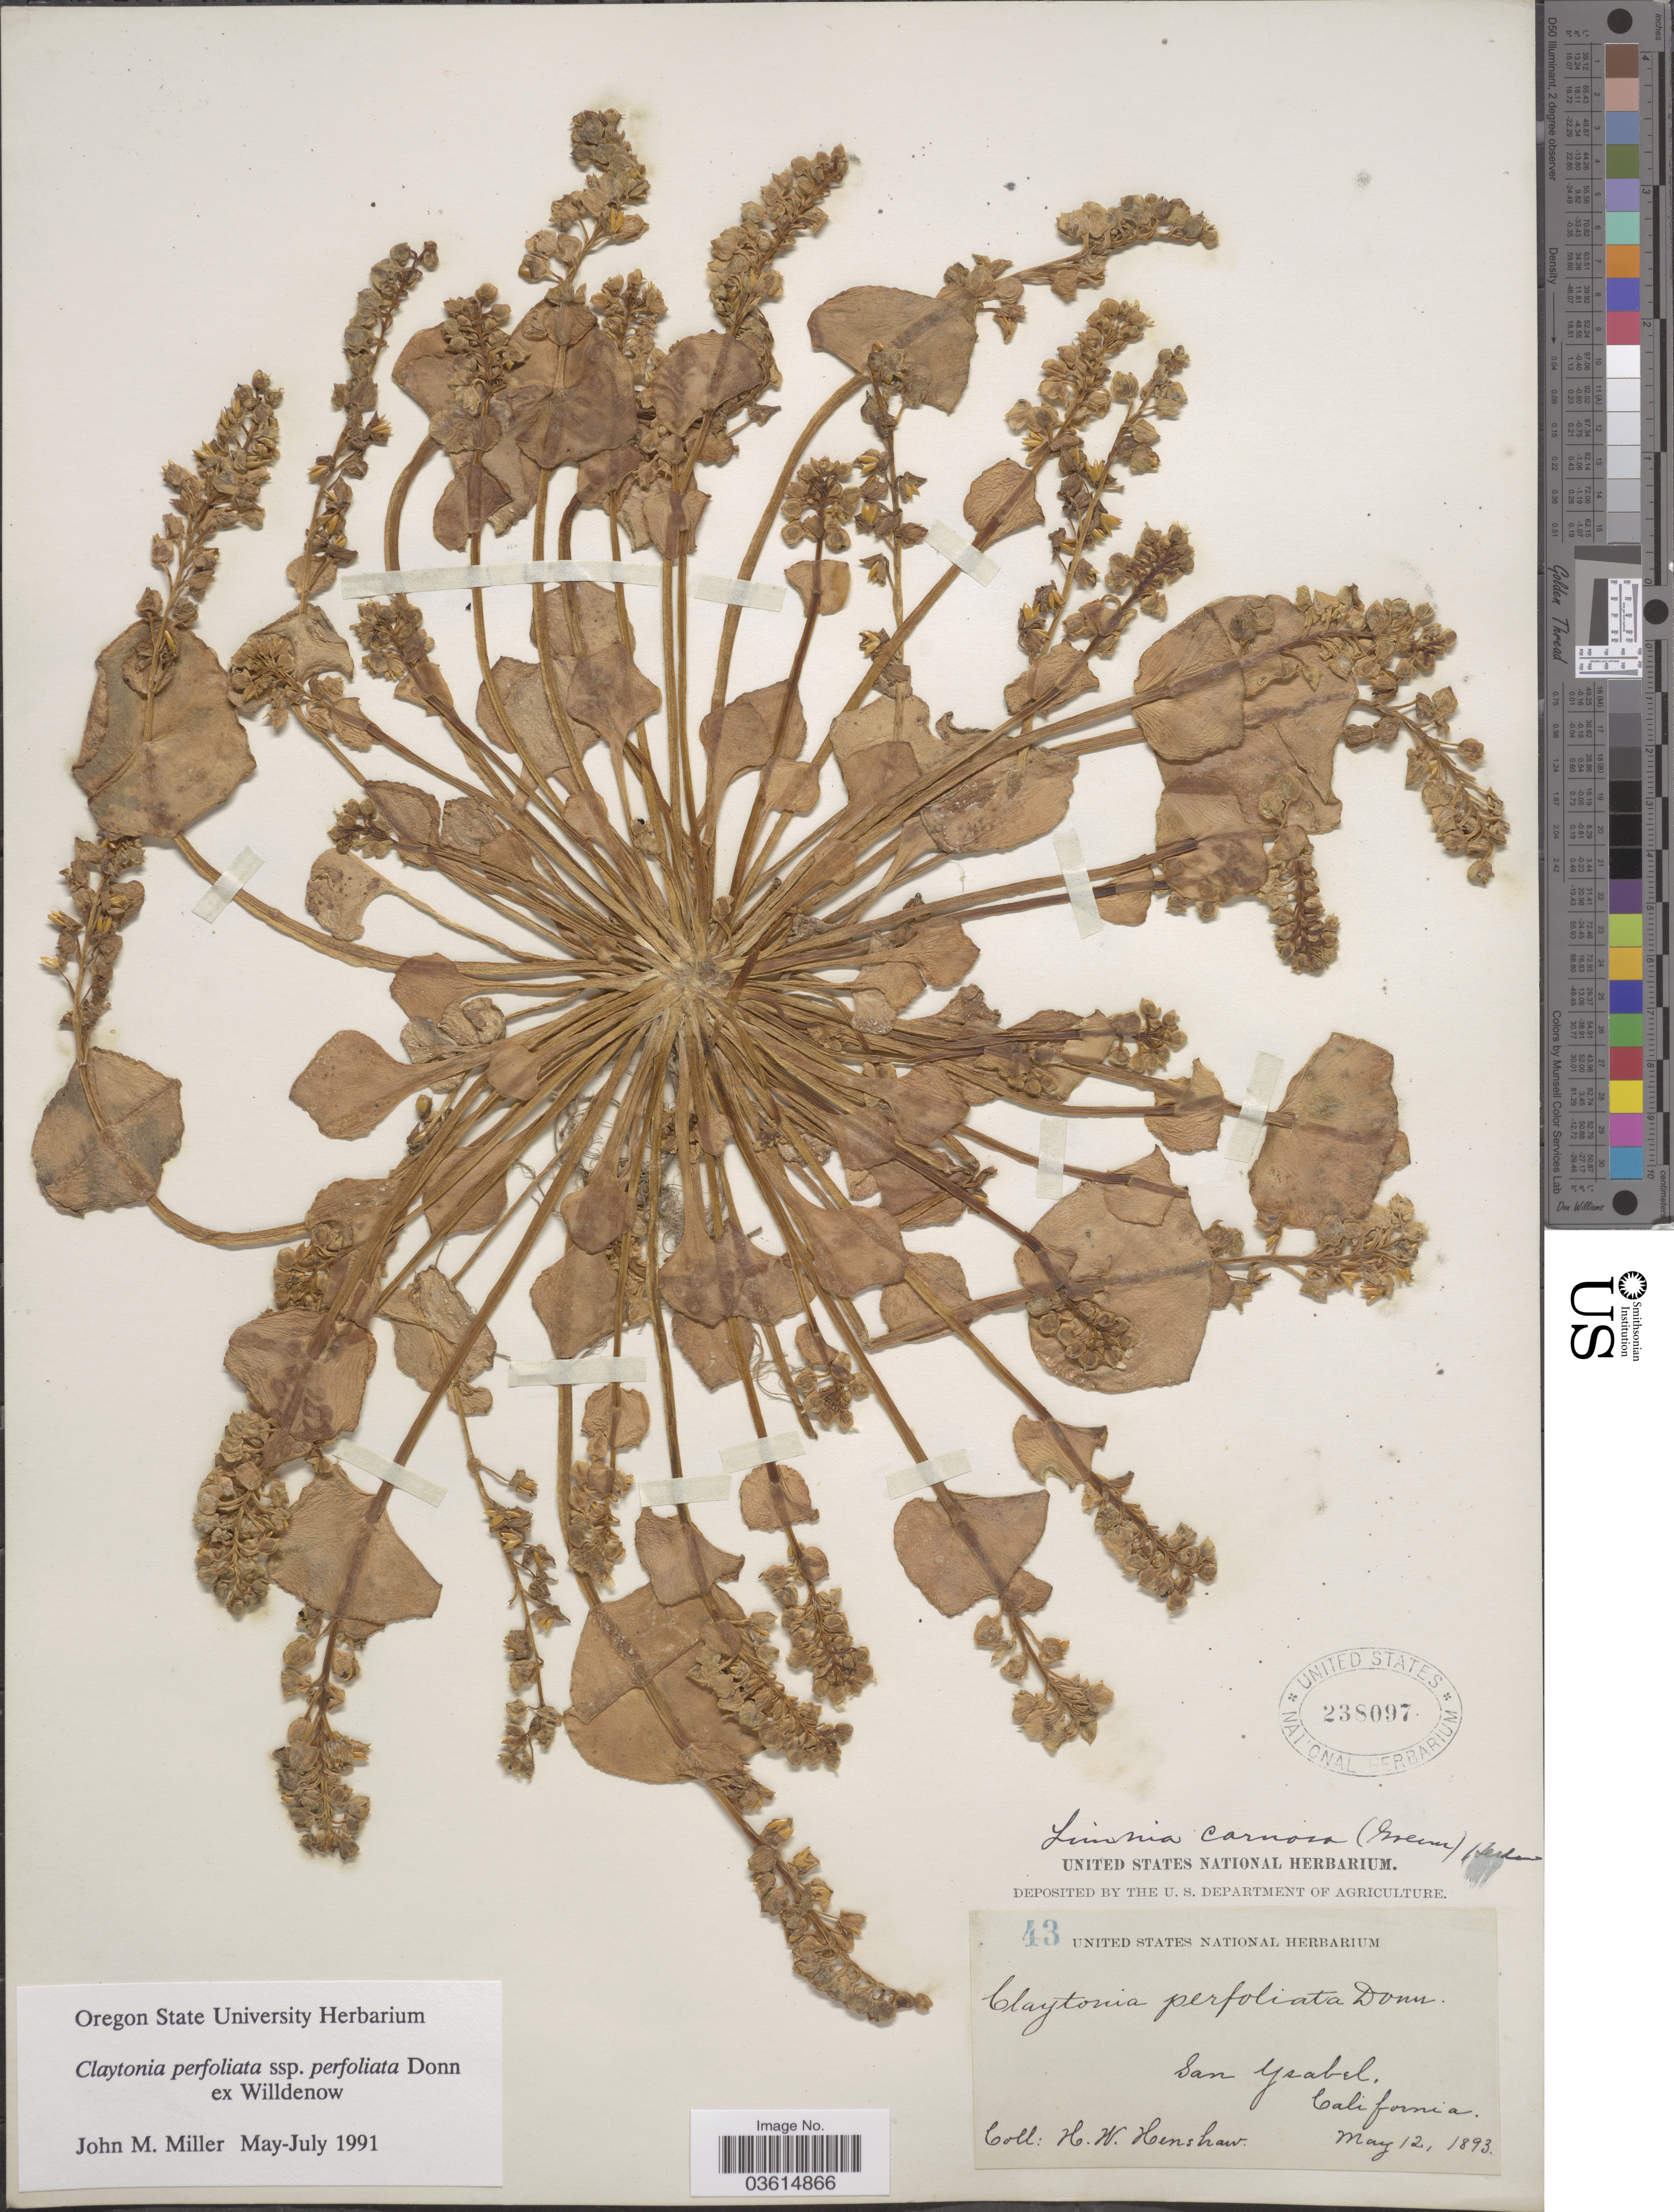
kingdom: Plantae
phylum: Tracheophyta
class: Magnoliopsida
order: Caryophyllales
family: Montiaceae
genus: Claytonia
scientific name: Claytonia perfoliata subsp. perfoliata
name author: Donn ex Willd.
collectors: H. Henshaw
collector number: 43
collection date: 1893-05-12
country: United States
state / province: California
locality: San Ysabel.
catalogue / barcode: US 238097